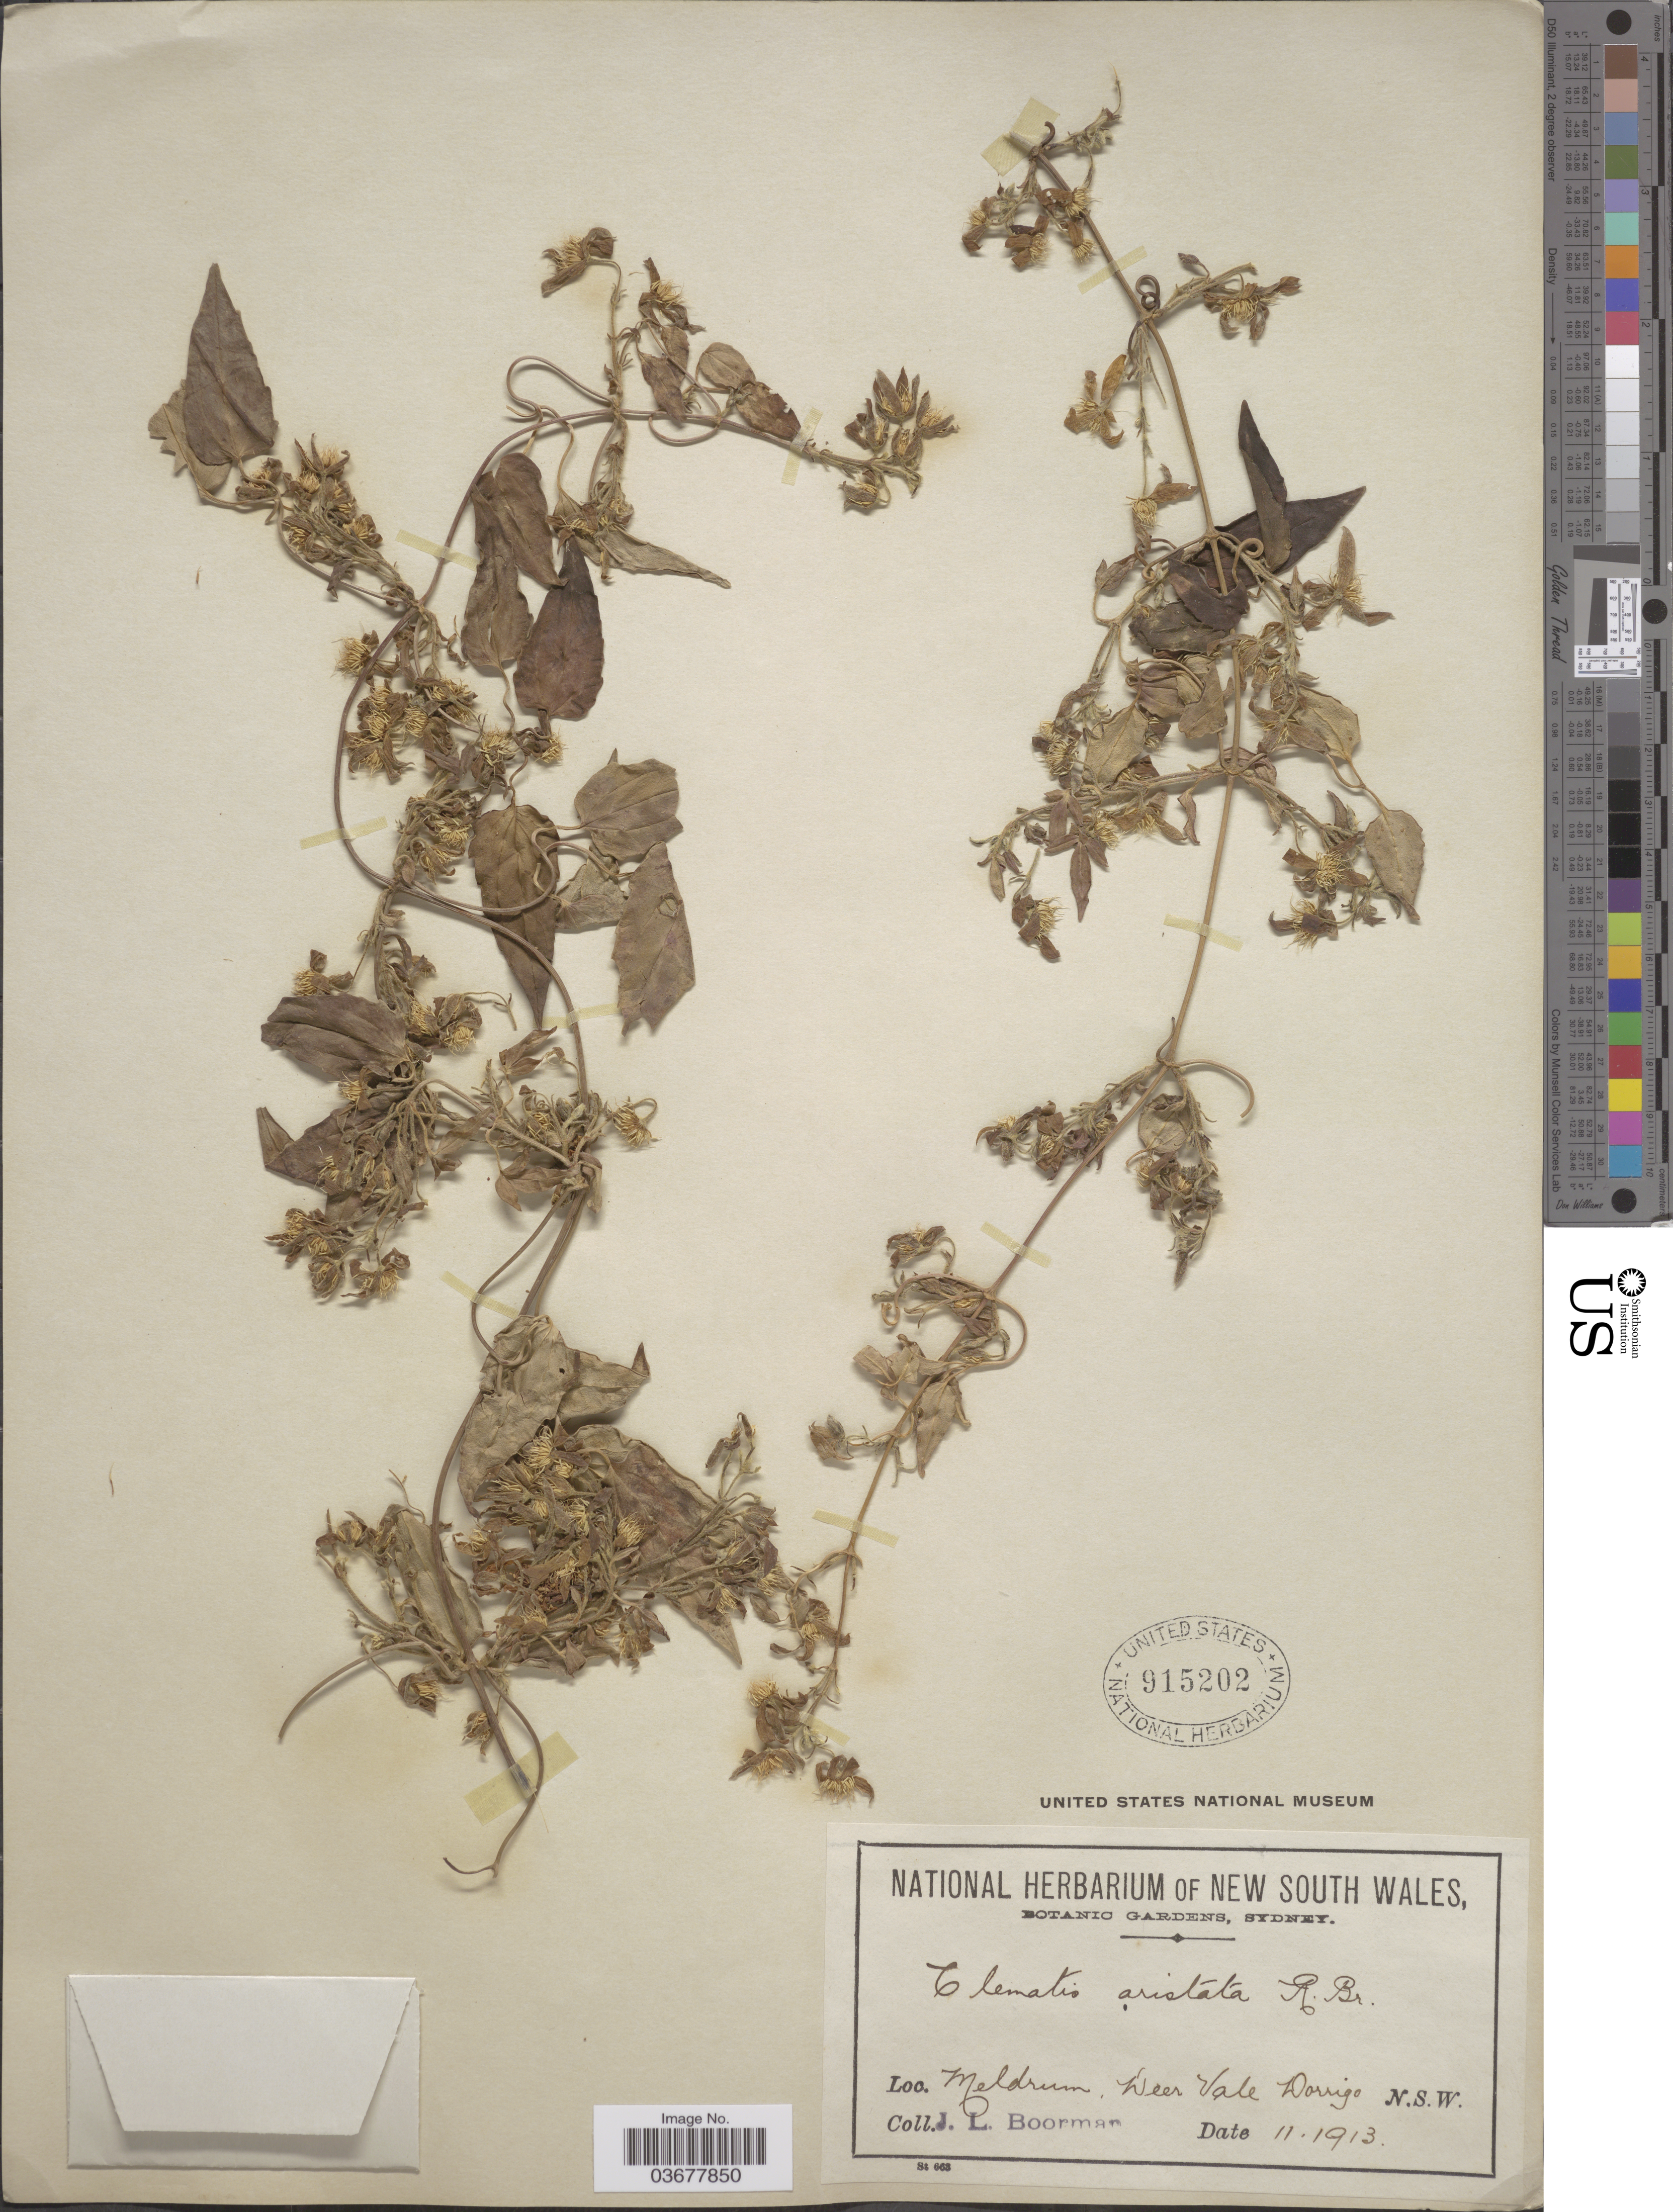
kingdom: Plantae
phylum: Tracheophyta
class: Magnoliopsida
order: Ranunculales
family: Ranunculaceae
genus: Clematis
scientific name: Clematis aristata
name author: R. Br. ex Ker Gawl.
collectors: J. Boorman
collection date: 1913-11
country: Australia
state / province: New South Wales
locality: Meldrum, Deer Vale Dorrigo.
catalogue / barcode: US 915202